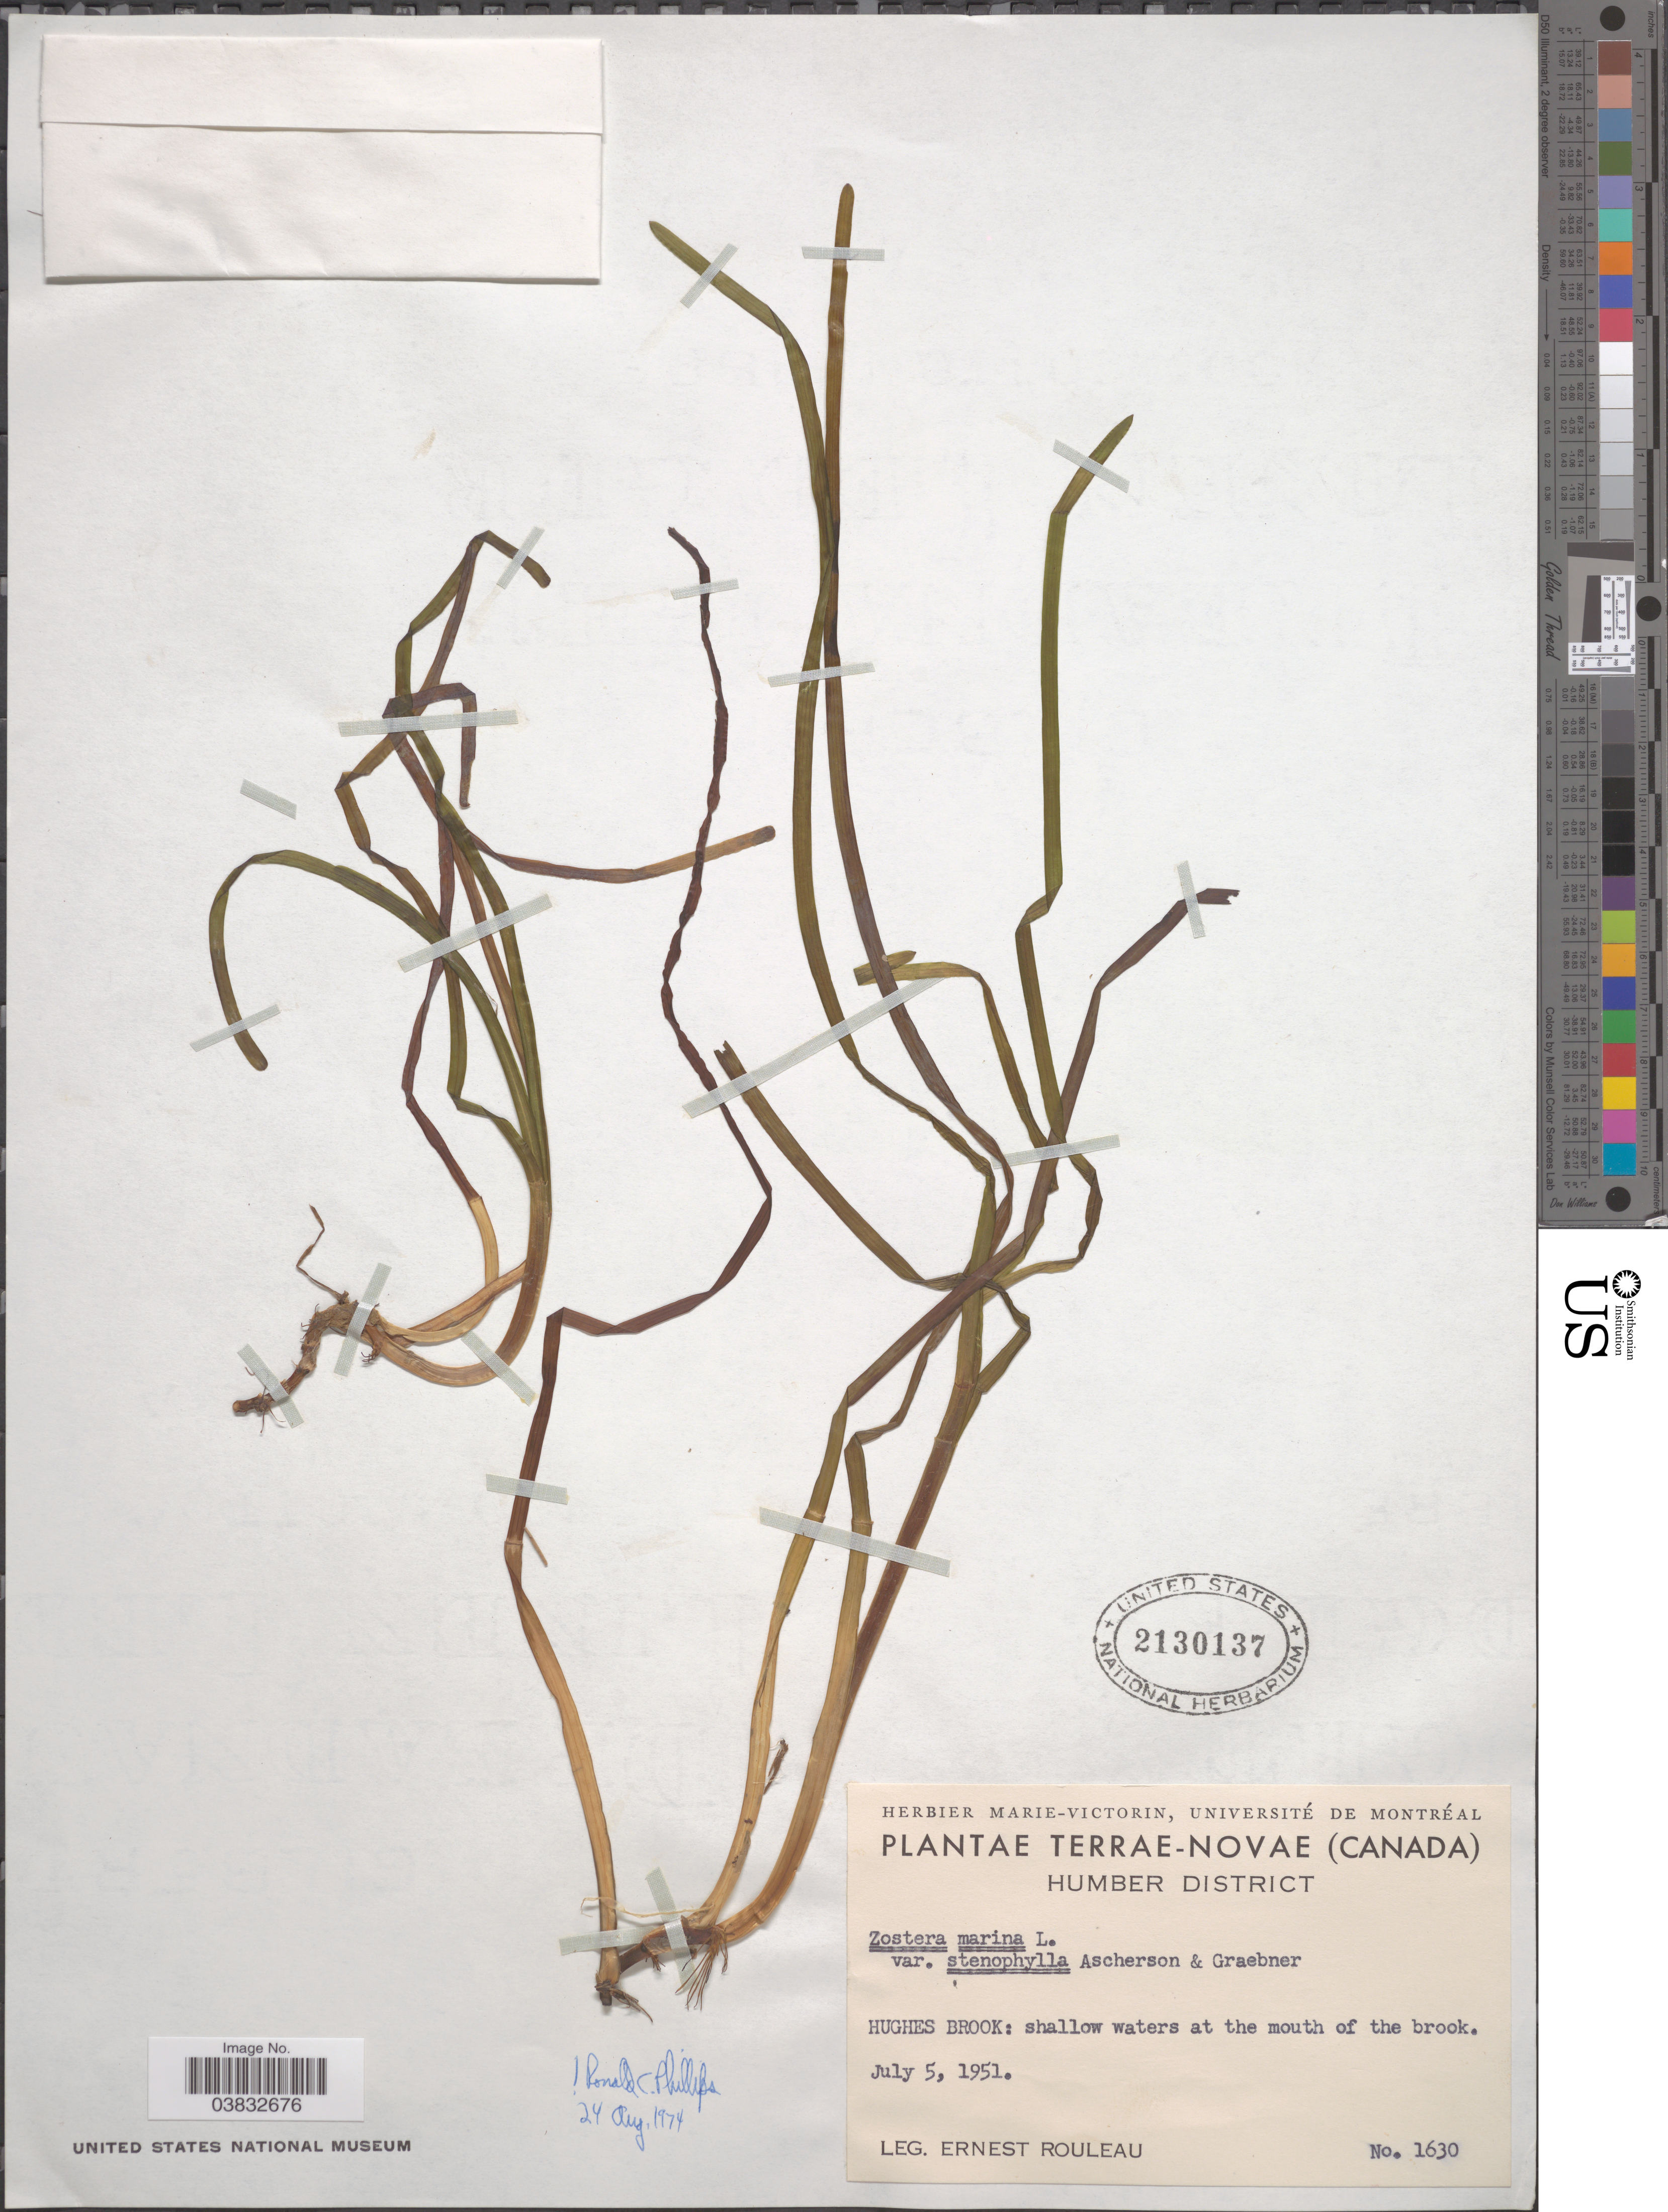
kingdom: Plantae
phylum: Tracheophyta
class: Liliopsida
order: Alismatales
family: Zosteraceae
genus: Zostera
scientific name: Zostera marina var. stenophylla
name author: (Raf.) Asch. & Graebn.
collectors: J. Rouleau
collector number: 1630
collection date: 1951-07-05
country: Canada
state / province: Newfoundland and Labrador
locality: Terrae-Novae. Humber District. Hughes Brook: shallow waters at the mouth of the brook.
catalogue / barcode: US 2130137